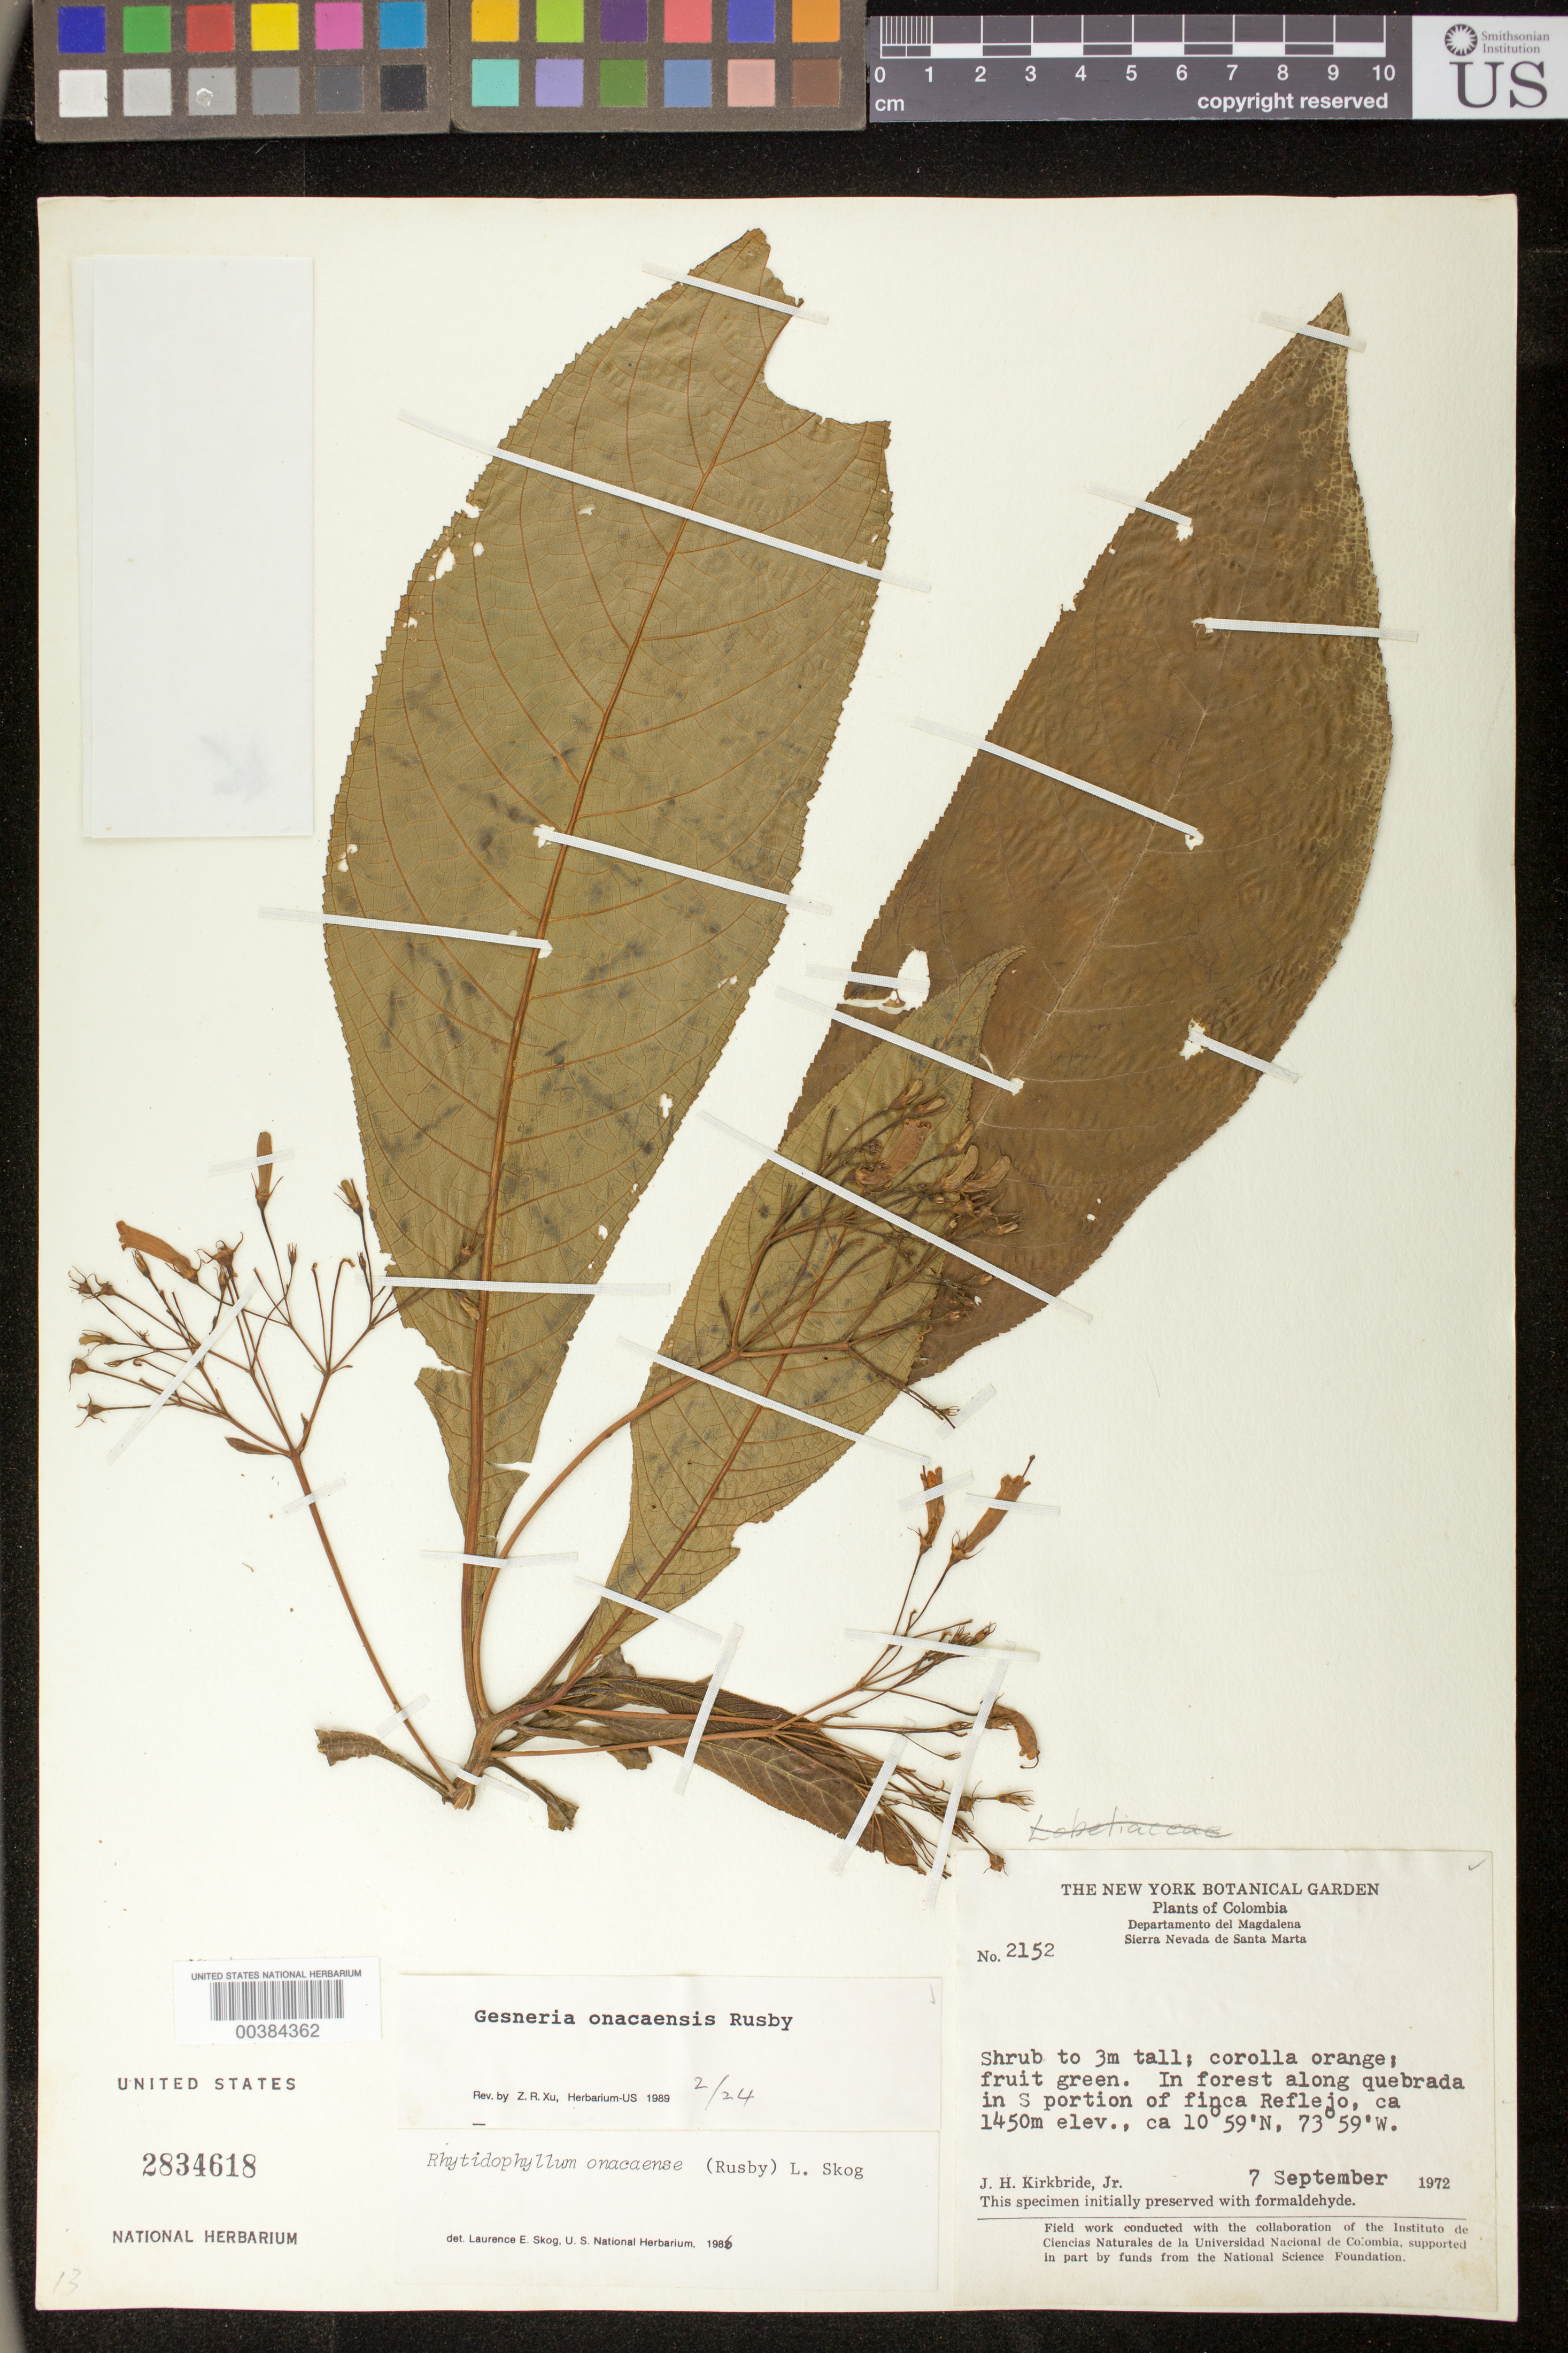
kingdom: Plantae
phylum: Tracheophyta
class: Magnoliopsida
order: Lamiales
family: Gesneriaceae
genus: Gesneria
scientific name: Gesneria onacaensis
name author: Rusby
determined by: Skog, Laurence E.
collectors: J. H. Kirkbride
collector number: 2152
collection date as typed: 07 Sep 1972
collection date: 1972-09-07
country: Colombia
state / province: Magdalena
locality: Sierra Nevada de Santa Marta, along quebrada in S portion of finca Reflejo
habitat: In forest along quebrada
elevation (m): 1450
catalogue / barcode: US 2834618